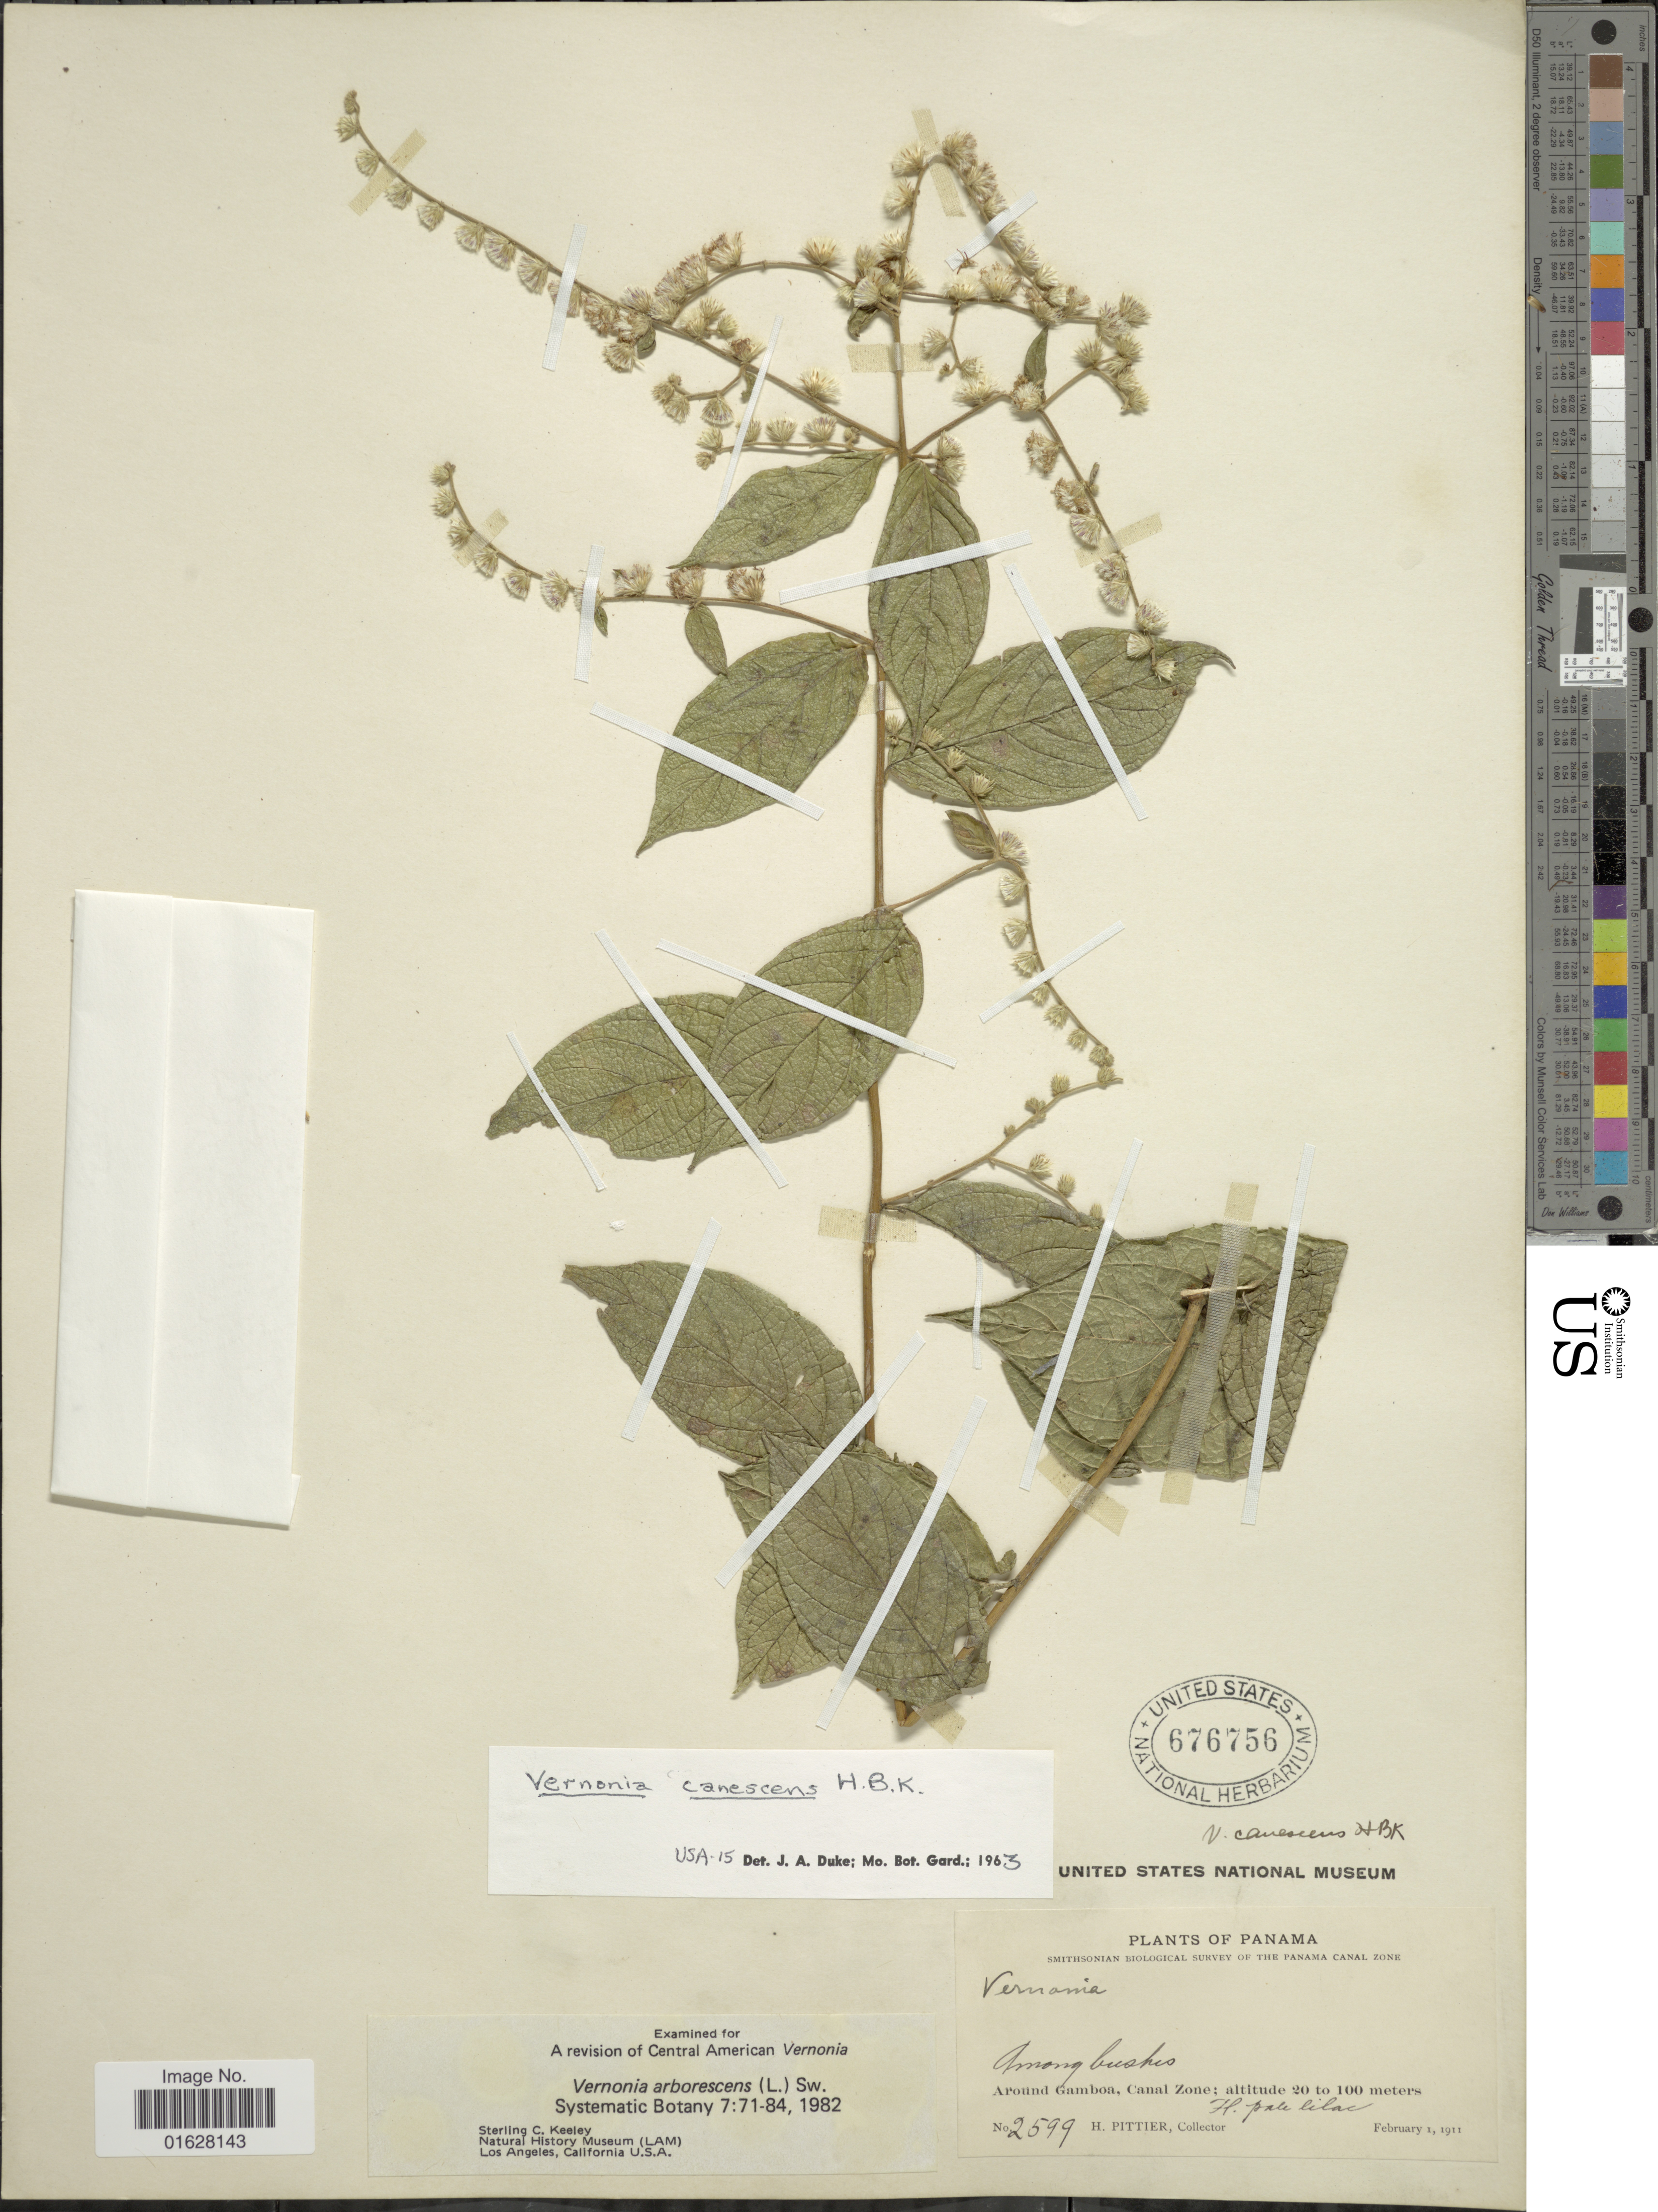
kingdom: Plantae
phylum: Tracheophyta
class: Magnoliopsida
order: Asterales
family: Asteraceae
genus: Lepidaploa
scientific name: Lepidaploa canescens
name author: (Kunth) H. Rob.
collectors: H. F. Pittier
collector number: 2599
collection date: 1911-02-01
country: Panama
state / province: Colón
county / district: Canal Zone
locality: Panama, Among bushes. Around Gamboa, Canal Zone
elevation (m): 20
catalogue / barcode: US 676756